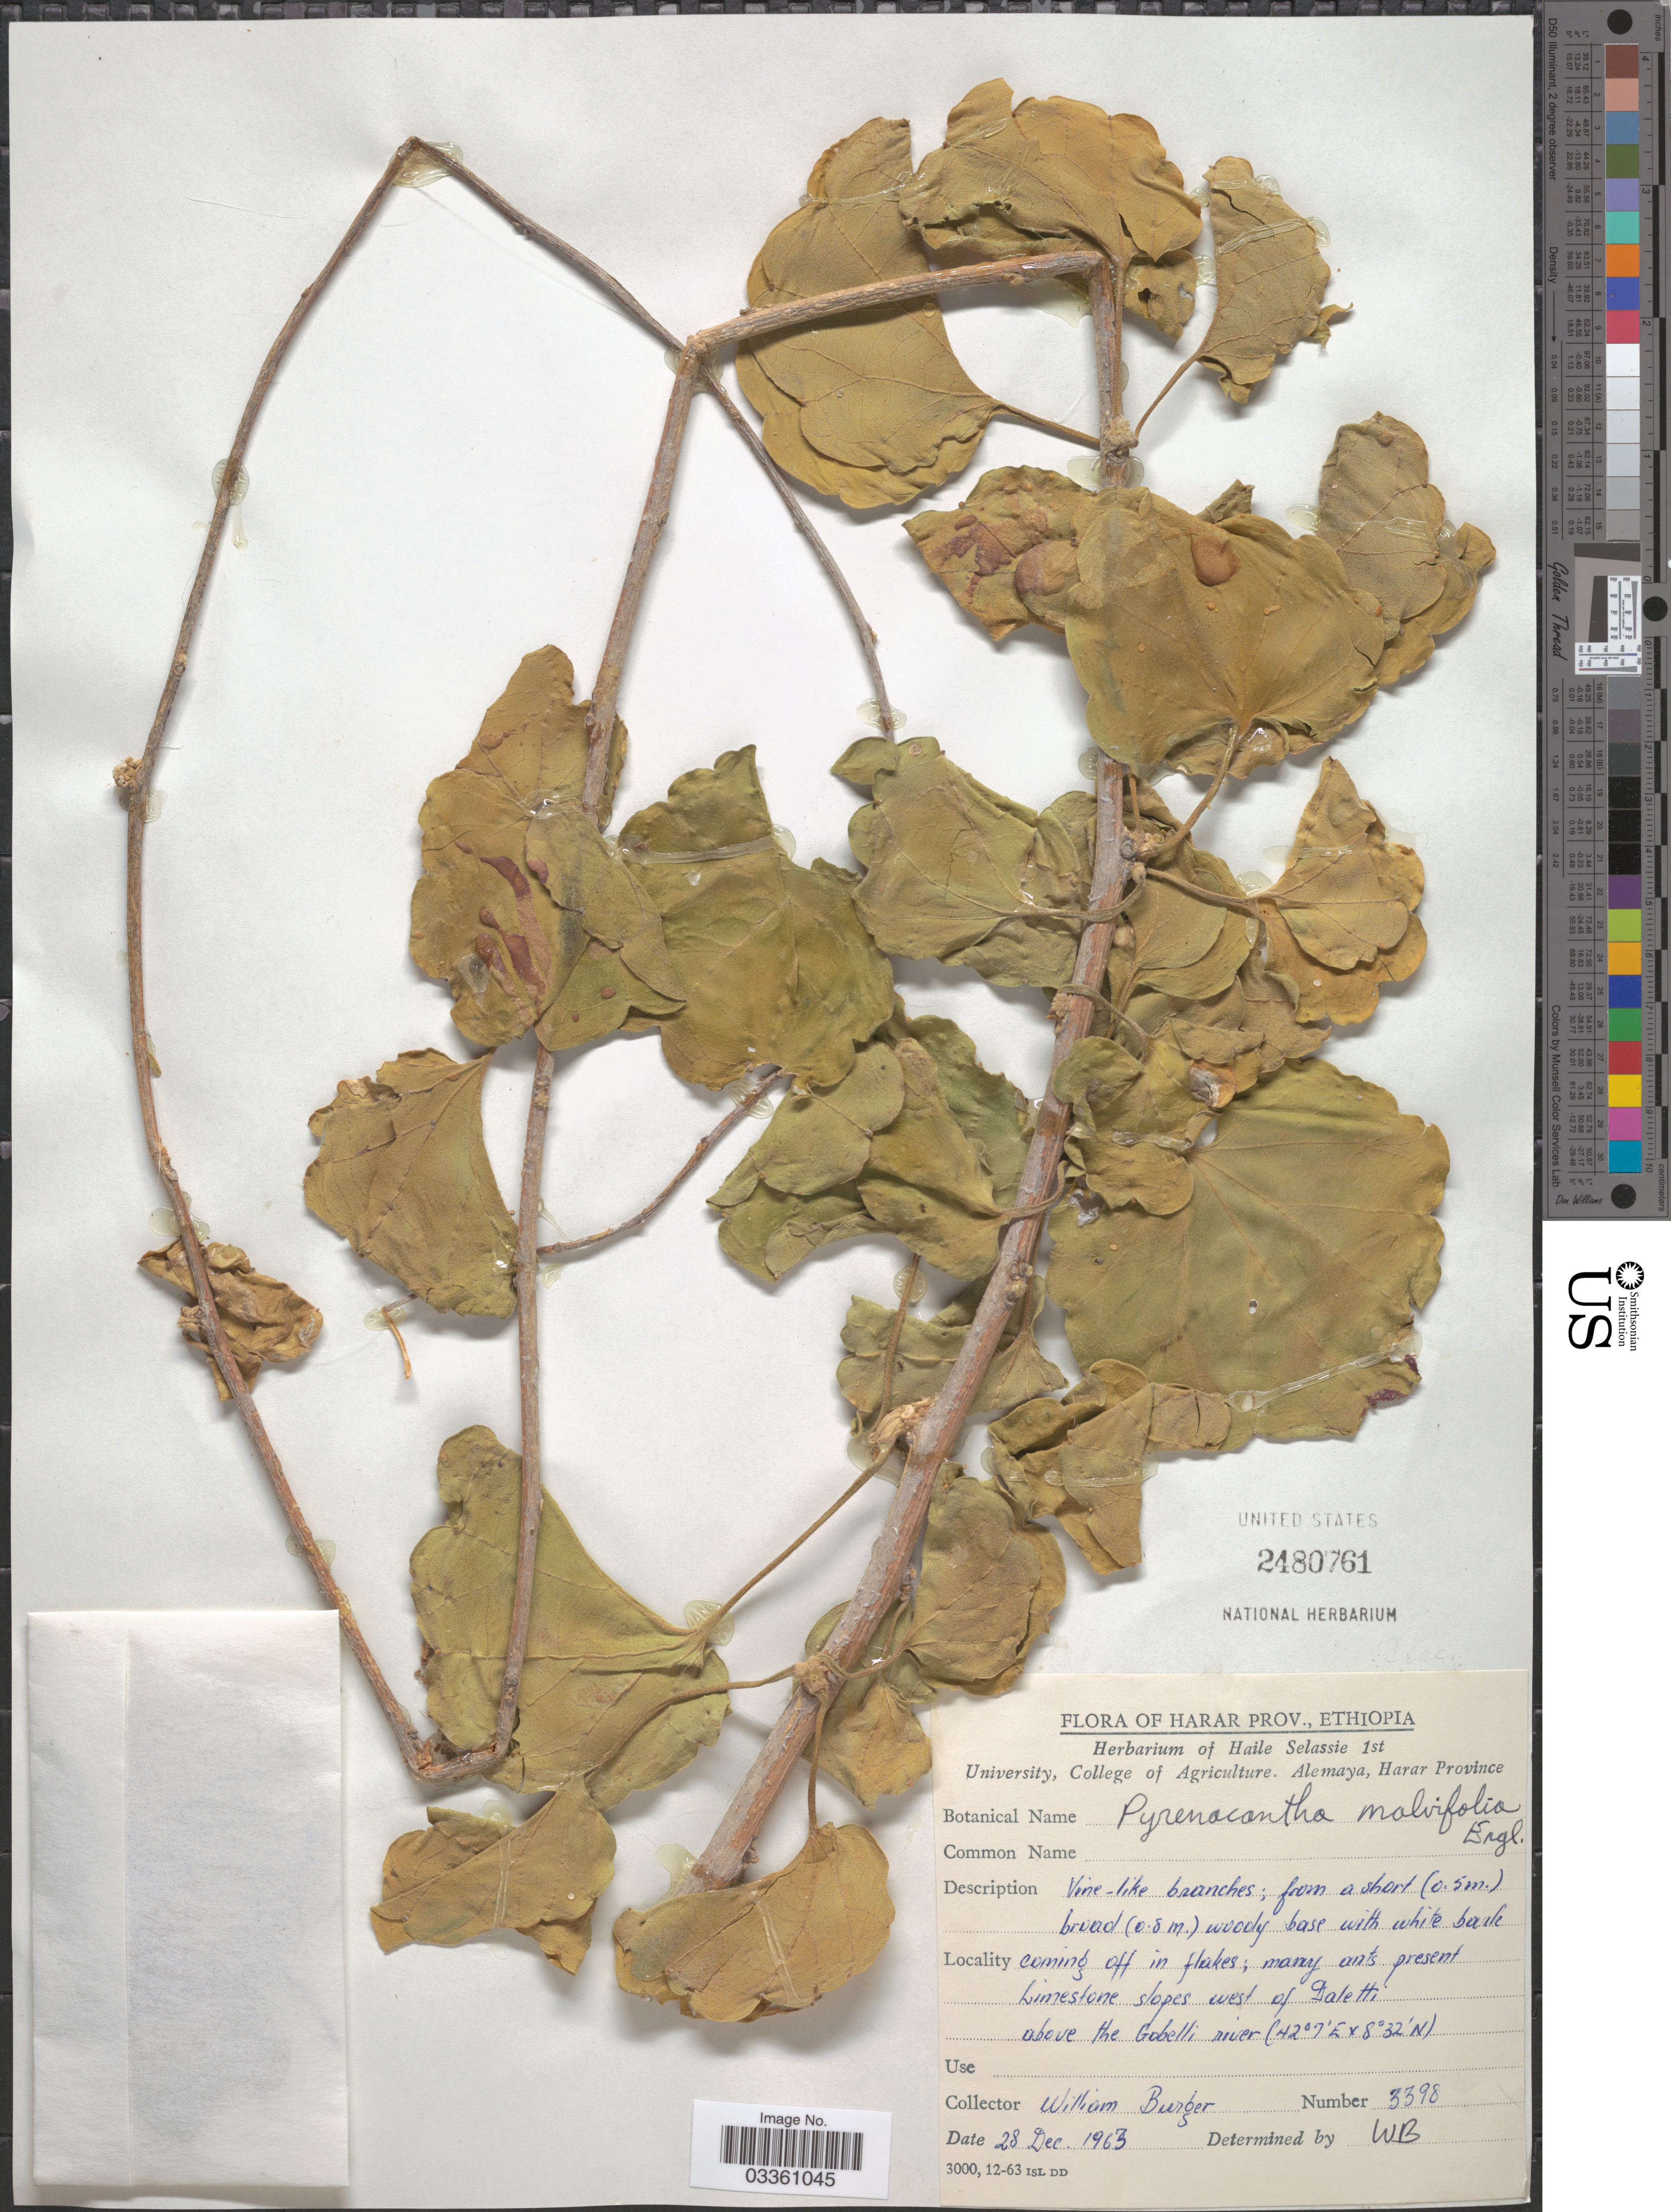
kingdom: Plantae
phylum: Tracheophyta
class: Magnoliopsida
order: Icacinales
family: Icacinaceae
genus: Pyrenacantha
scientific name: Pyrenacantha malvifolia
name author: Engl.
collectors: W. Burger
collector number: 3398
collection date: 1963-12-28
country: Ethiopia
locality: Harar Prov. Limestone slopes west of Daletti above the Gobelli River.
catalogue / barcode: US 2480761